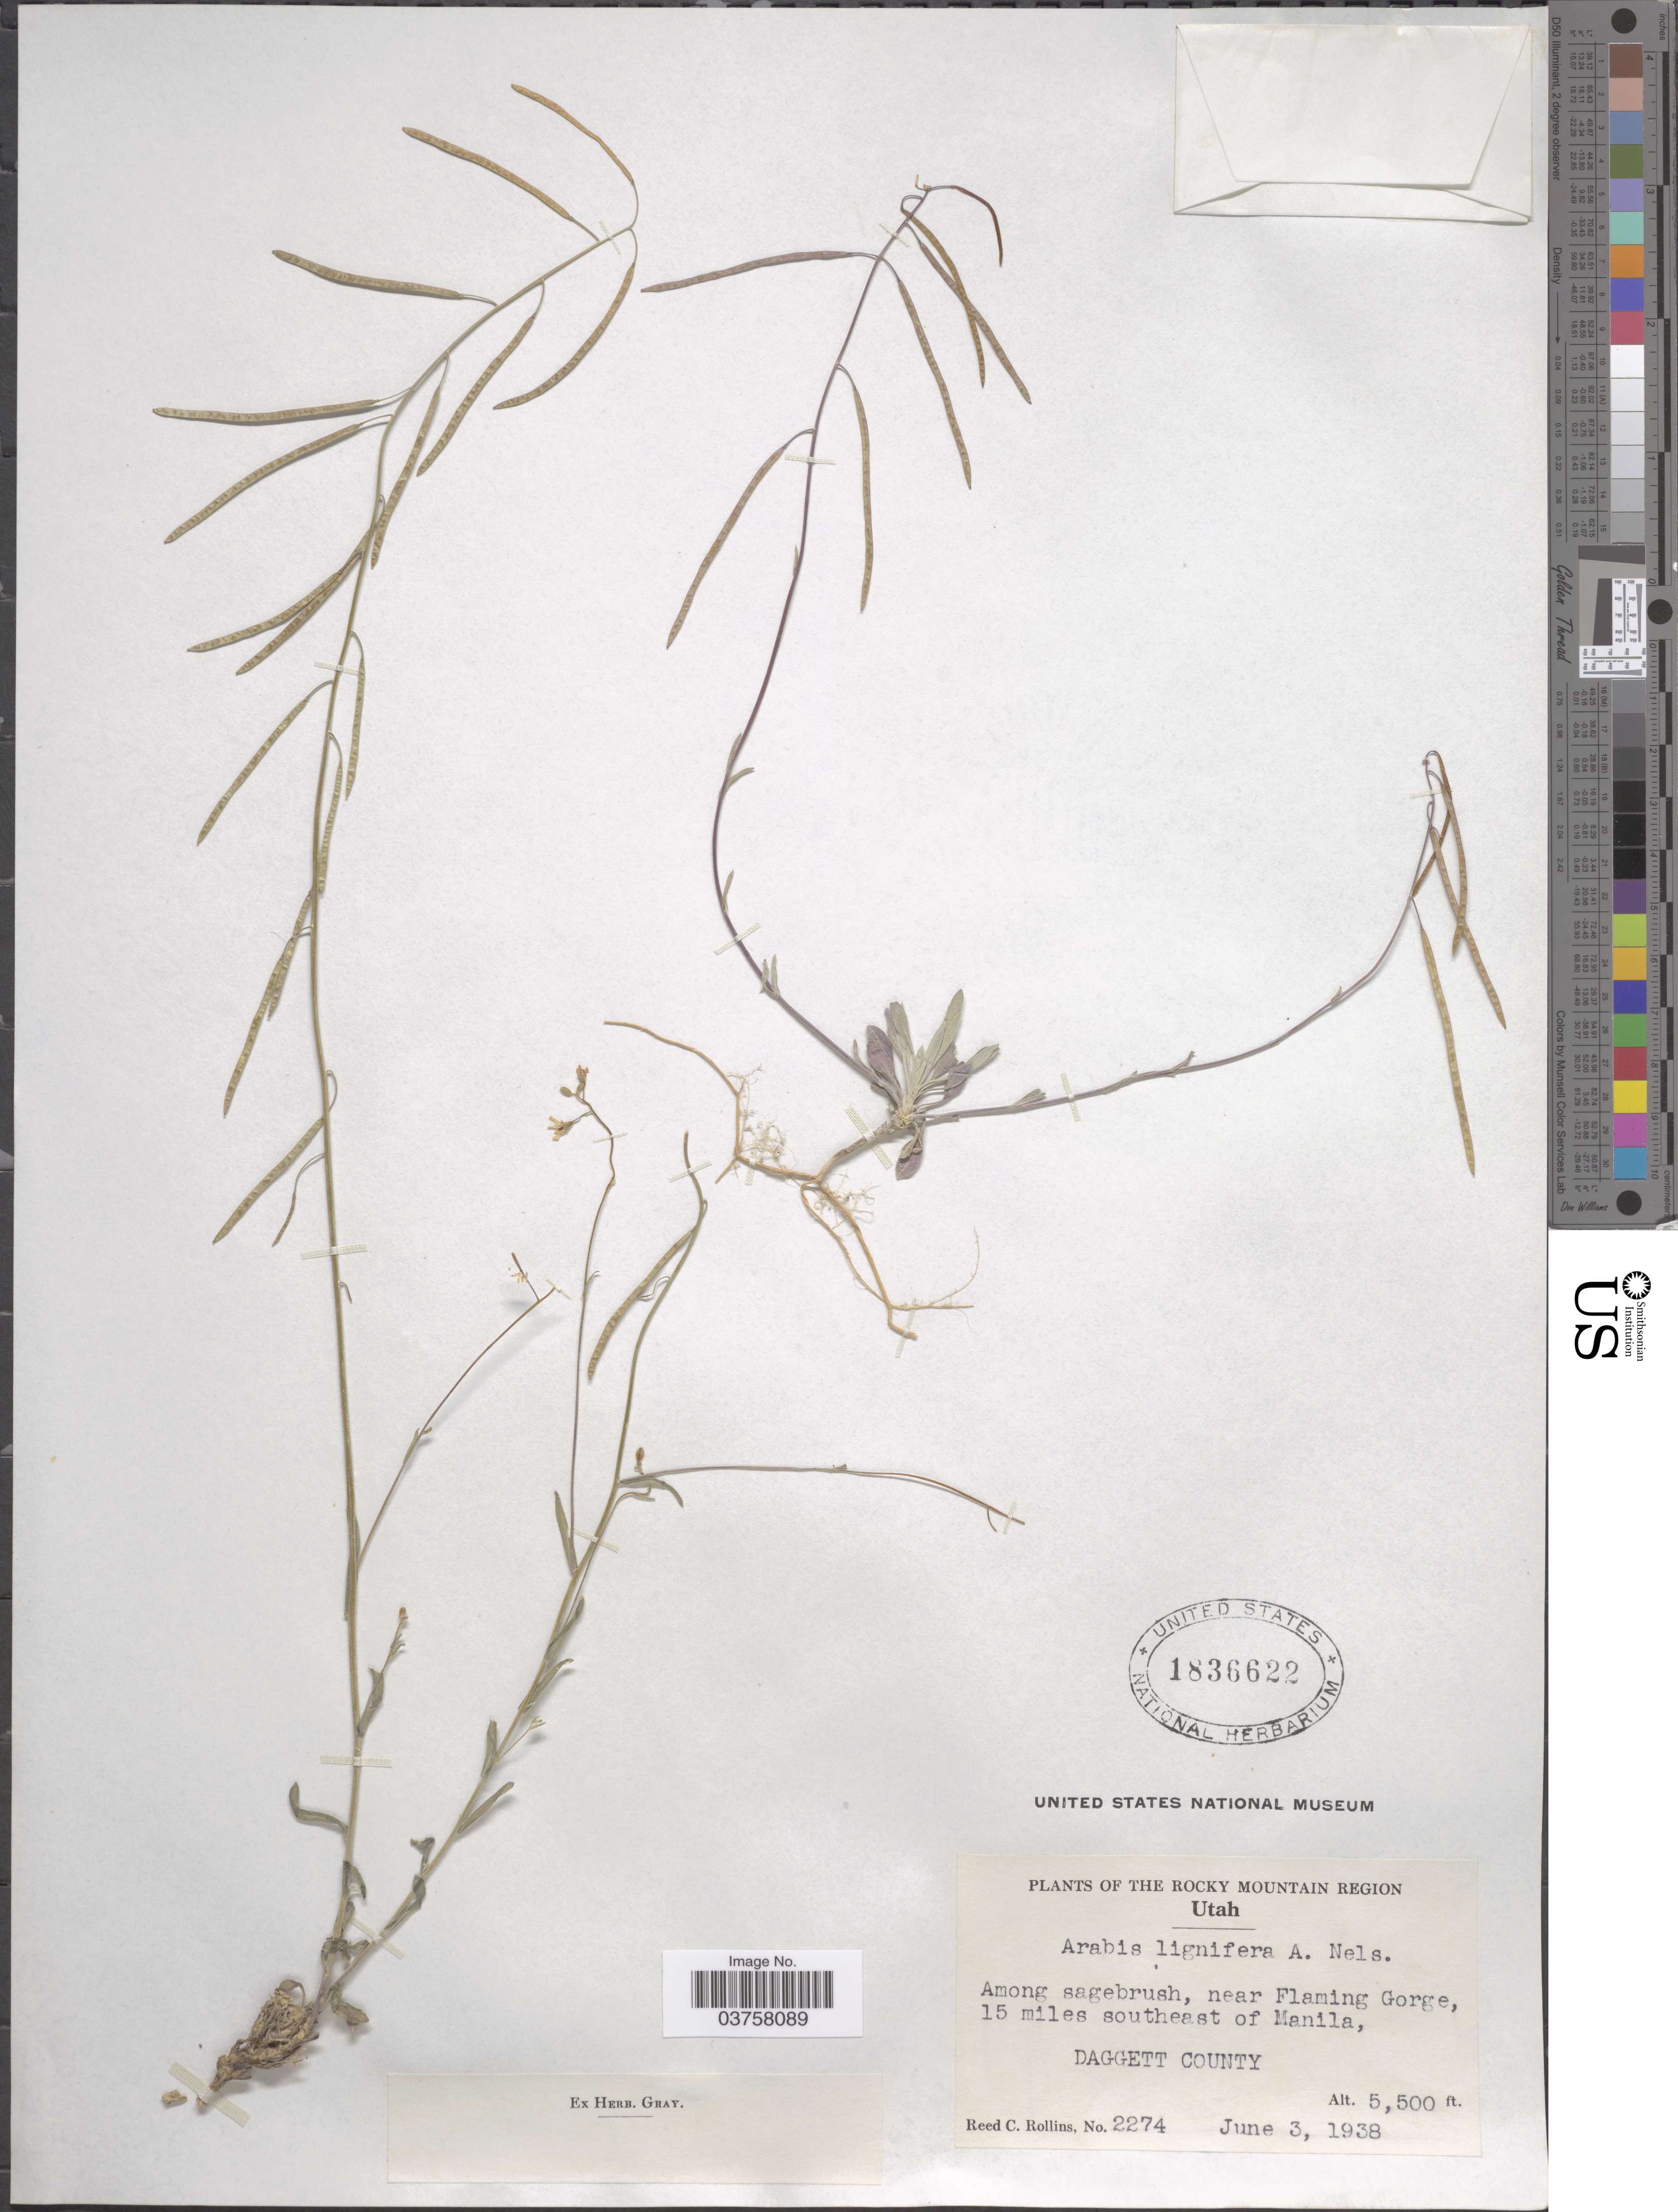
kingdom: Plantae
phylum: Tracheophyta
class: Magnoliopsida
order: Brassicales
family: Brassicaceae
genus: Arabis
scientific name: Arabis lignifera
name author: A. Nelson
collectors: R. C. Rollins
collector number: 2274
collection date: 1938-06-03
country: United States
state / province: Utah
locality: The Rocky Mountain Region. Near Flaming Gorge, 15 miles southeast of Manila, Daggett County.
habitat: among sagebrush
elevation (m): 1676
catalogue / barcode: US 1836622